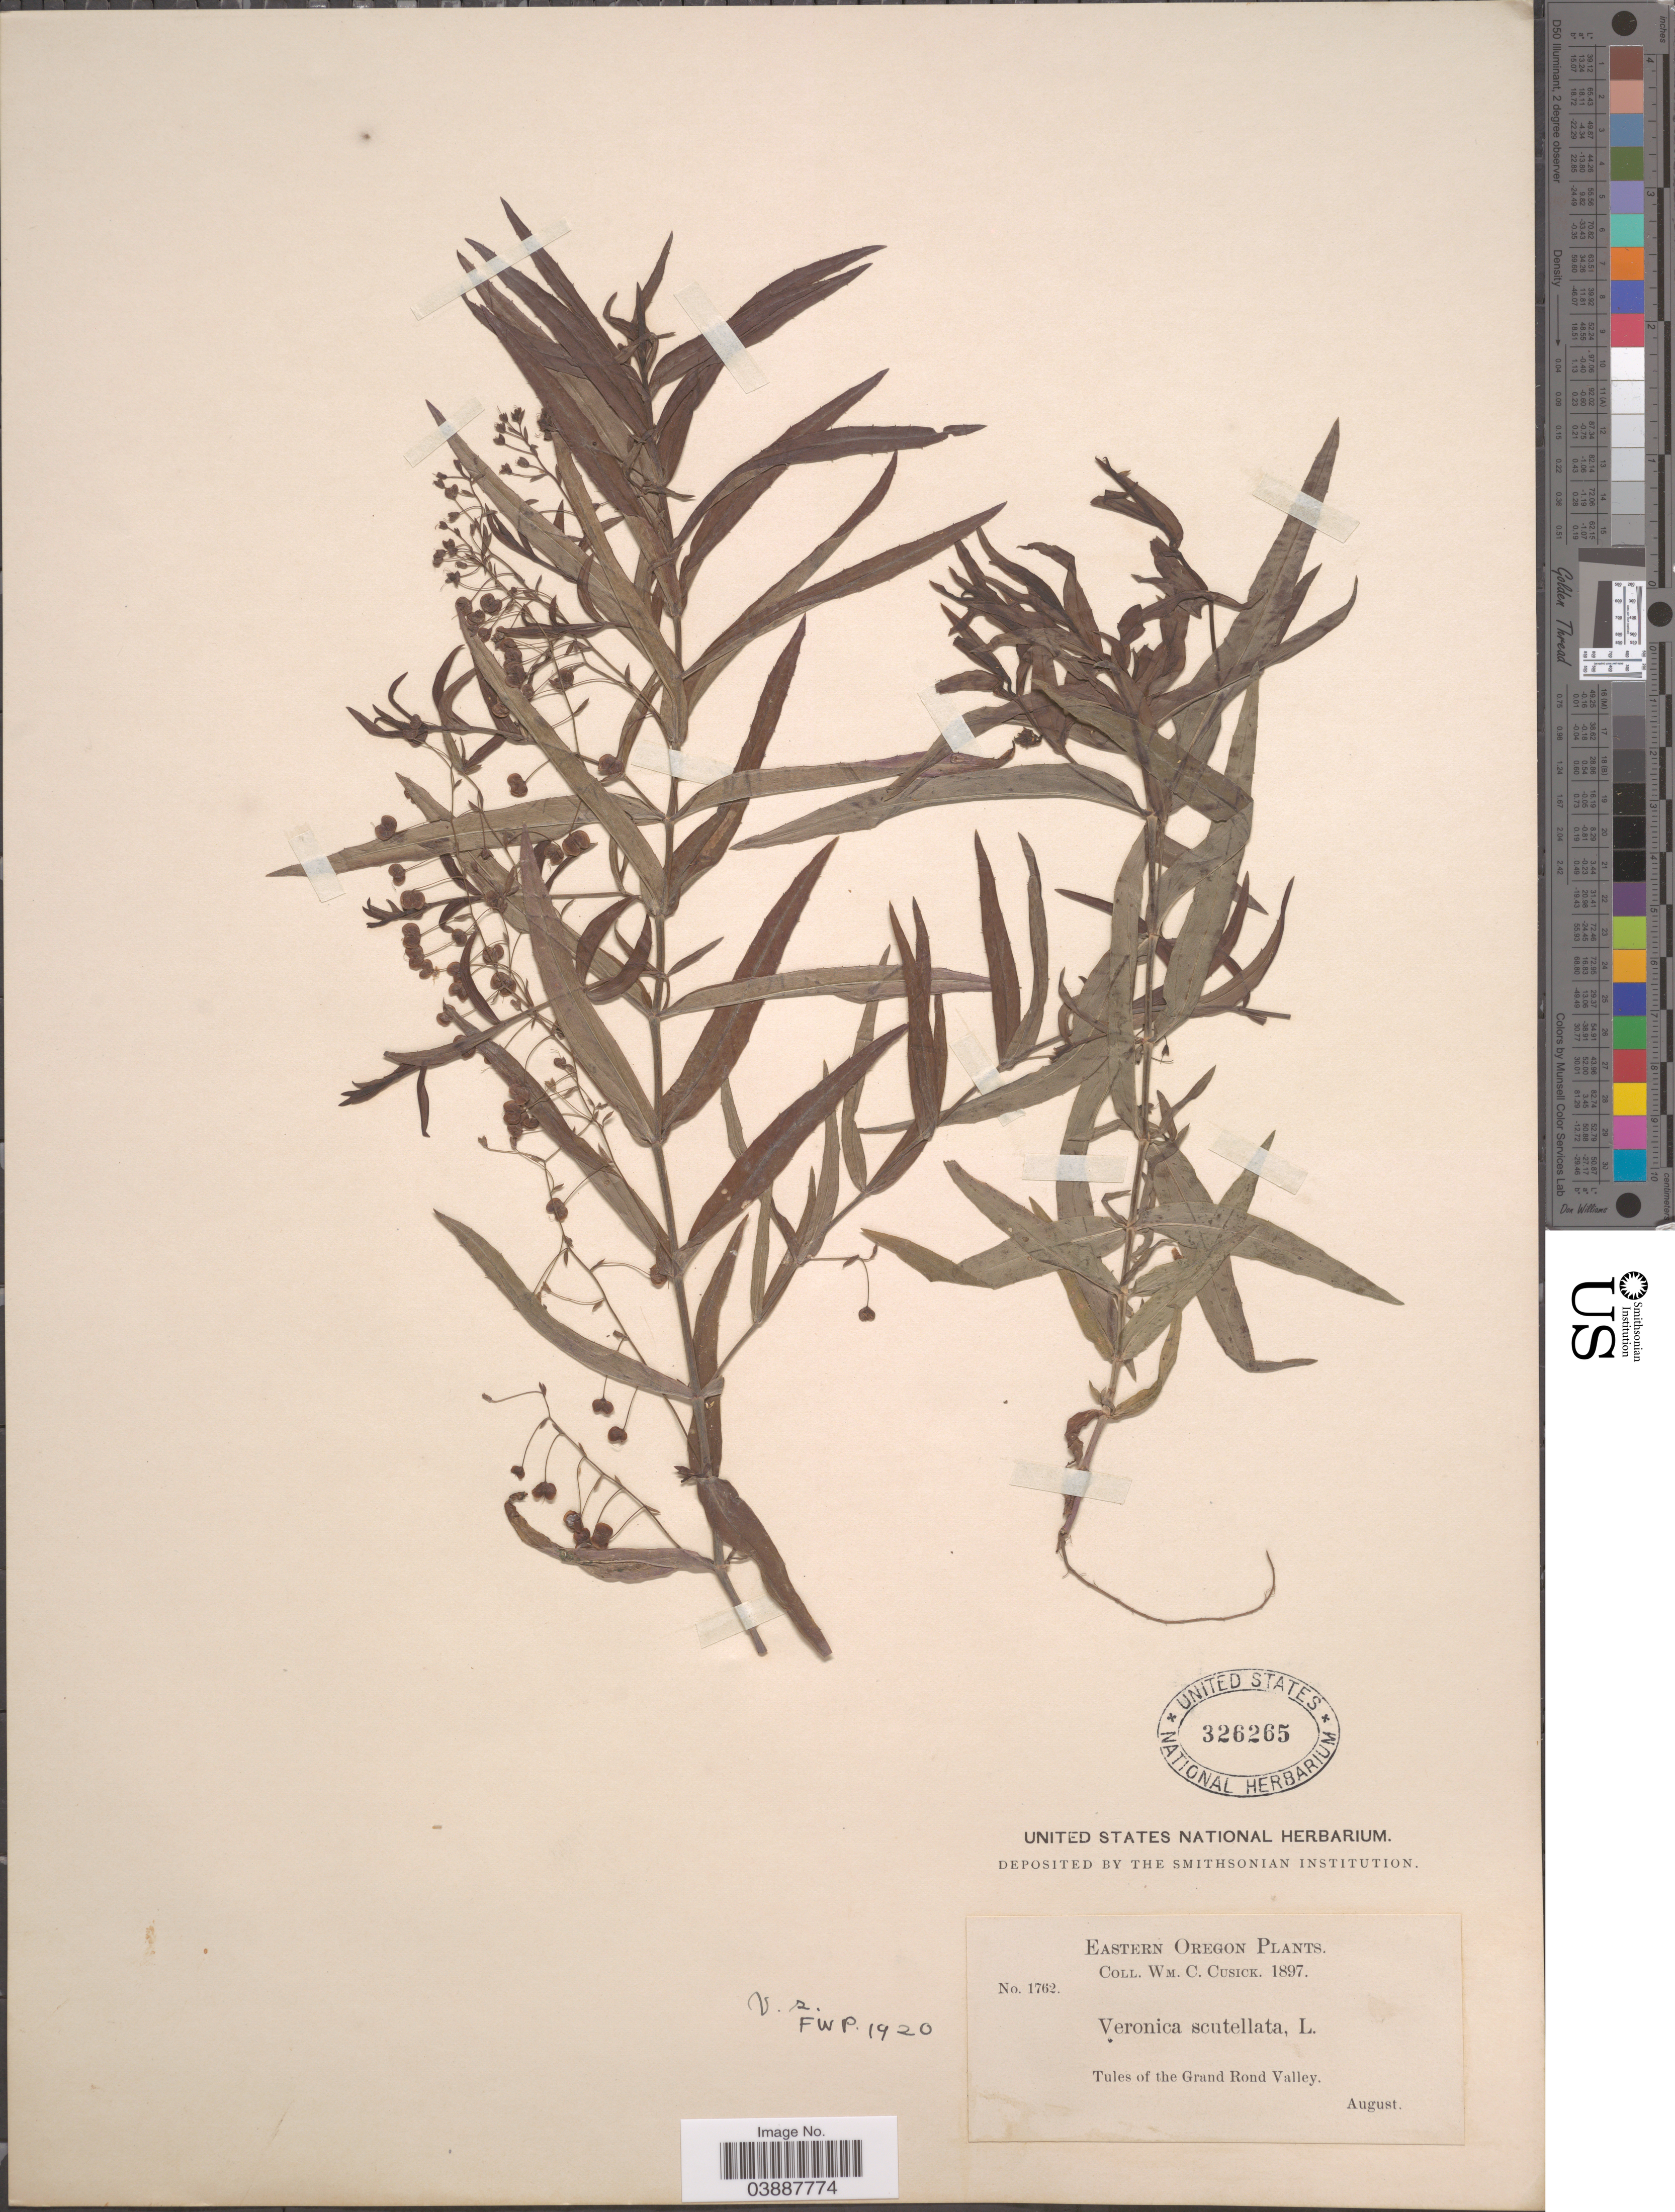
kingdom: Plantae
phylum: Tracheophyta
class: Magnoliopsida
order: Lamiales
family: Plantaginaceae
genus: Veronica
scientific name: Veronica scutellata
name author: L.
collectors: W. C. Cusick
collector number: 1762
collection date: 1897-08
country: United States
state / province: Oregon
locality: Tules of the Grand Rond Valley.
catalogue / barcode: US 326265